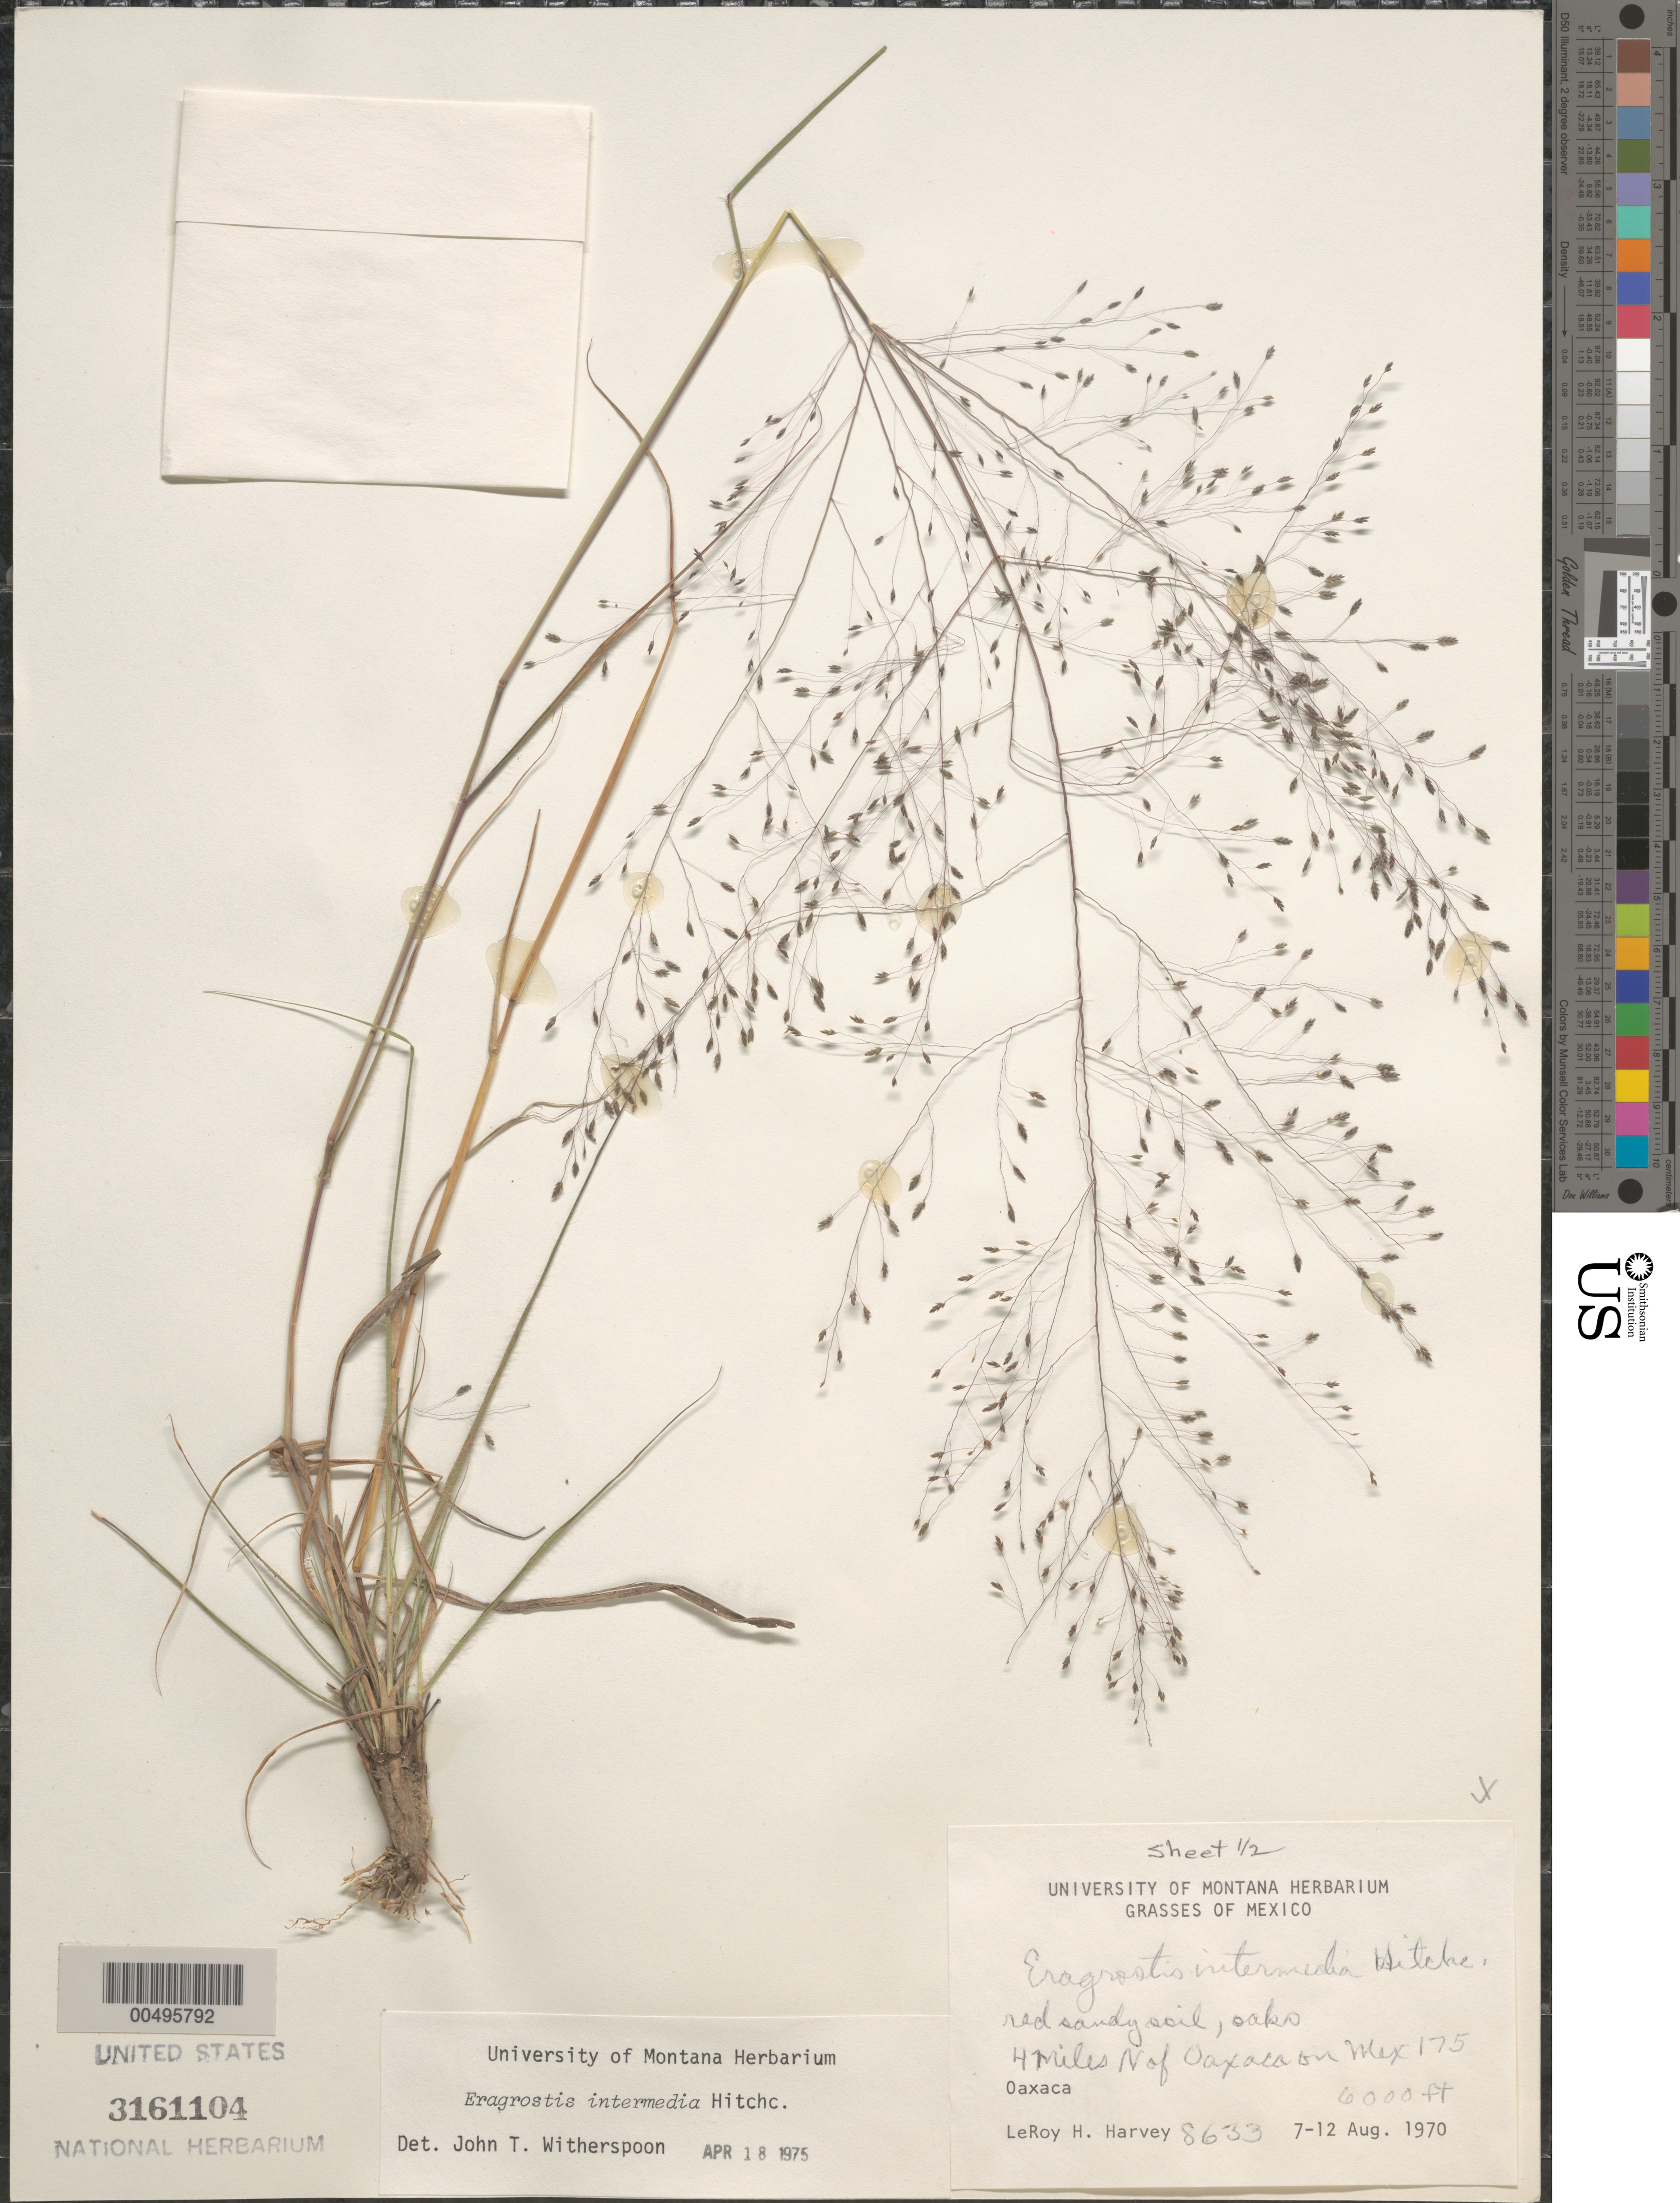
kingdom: Plantae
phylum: Tracheophyta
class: Liliopsida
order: Poales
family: Poaceae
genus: Eragrostis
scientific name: Eragrostis intermedia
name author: Hitchc.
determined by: Witherspoon, John T.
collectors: L. H. Harvey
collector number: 8633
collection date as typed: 7 Aug 1970 to 12 Aug 1970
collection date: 1970-08-07/1970-08-12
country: Mexico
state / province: Oaxaca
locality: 4 mi N of Oaxaca on Mex 175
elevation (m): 1829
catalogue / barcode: US 3161104